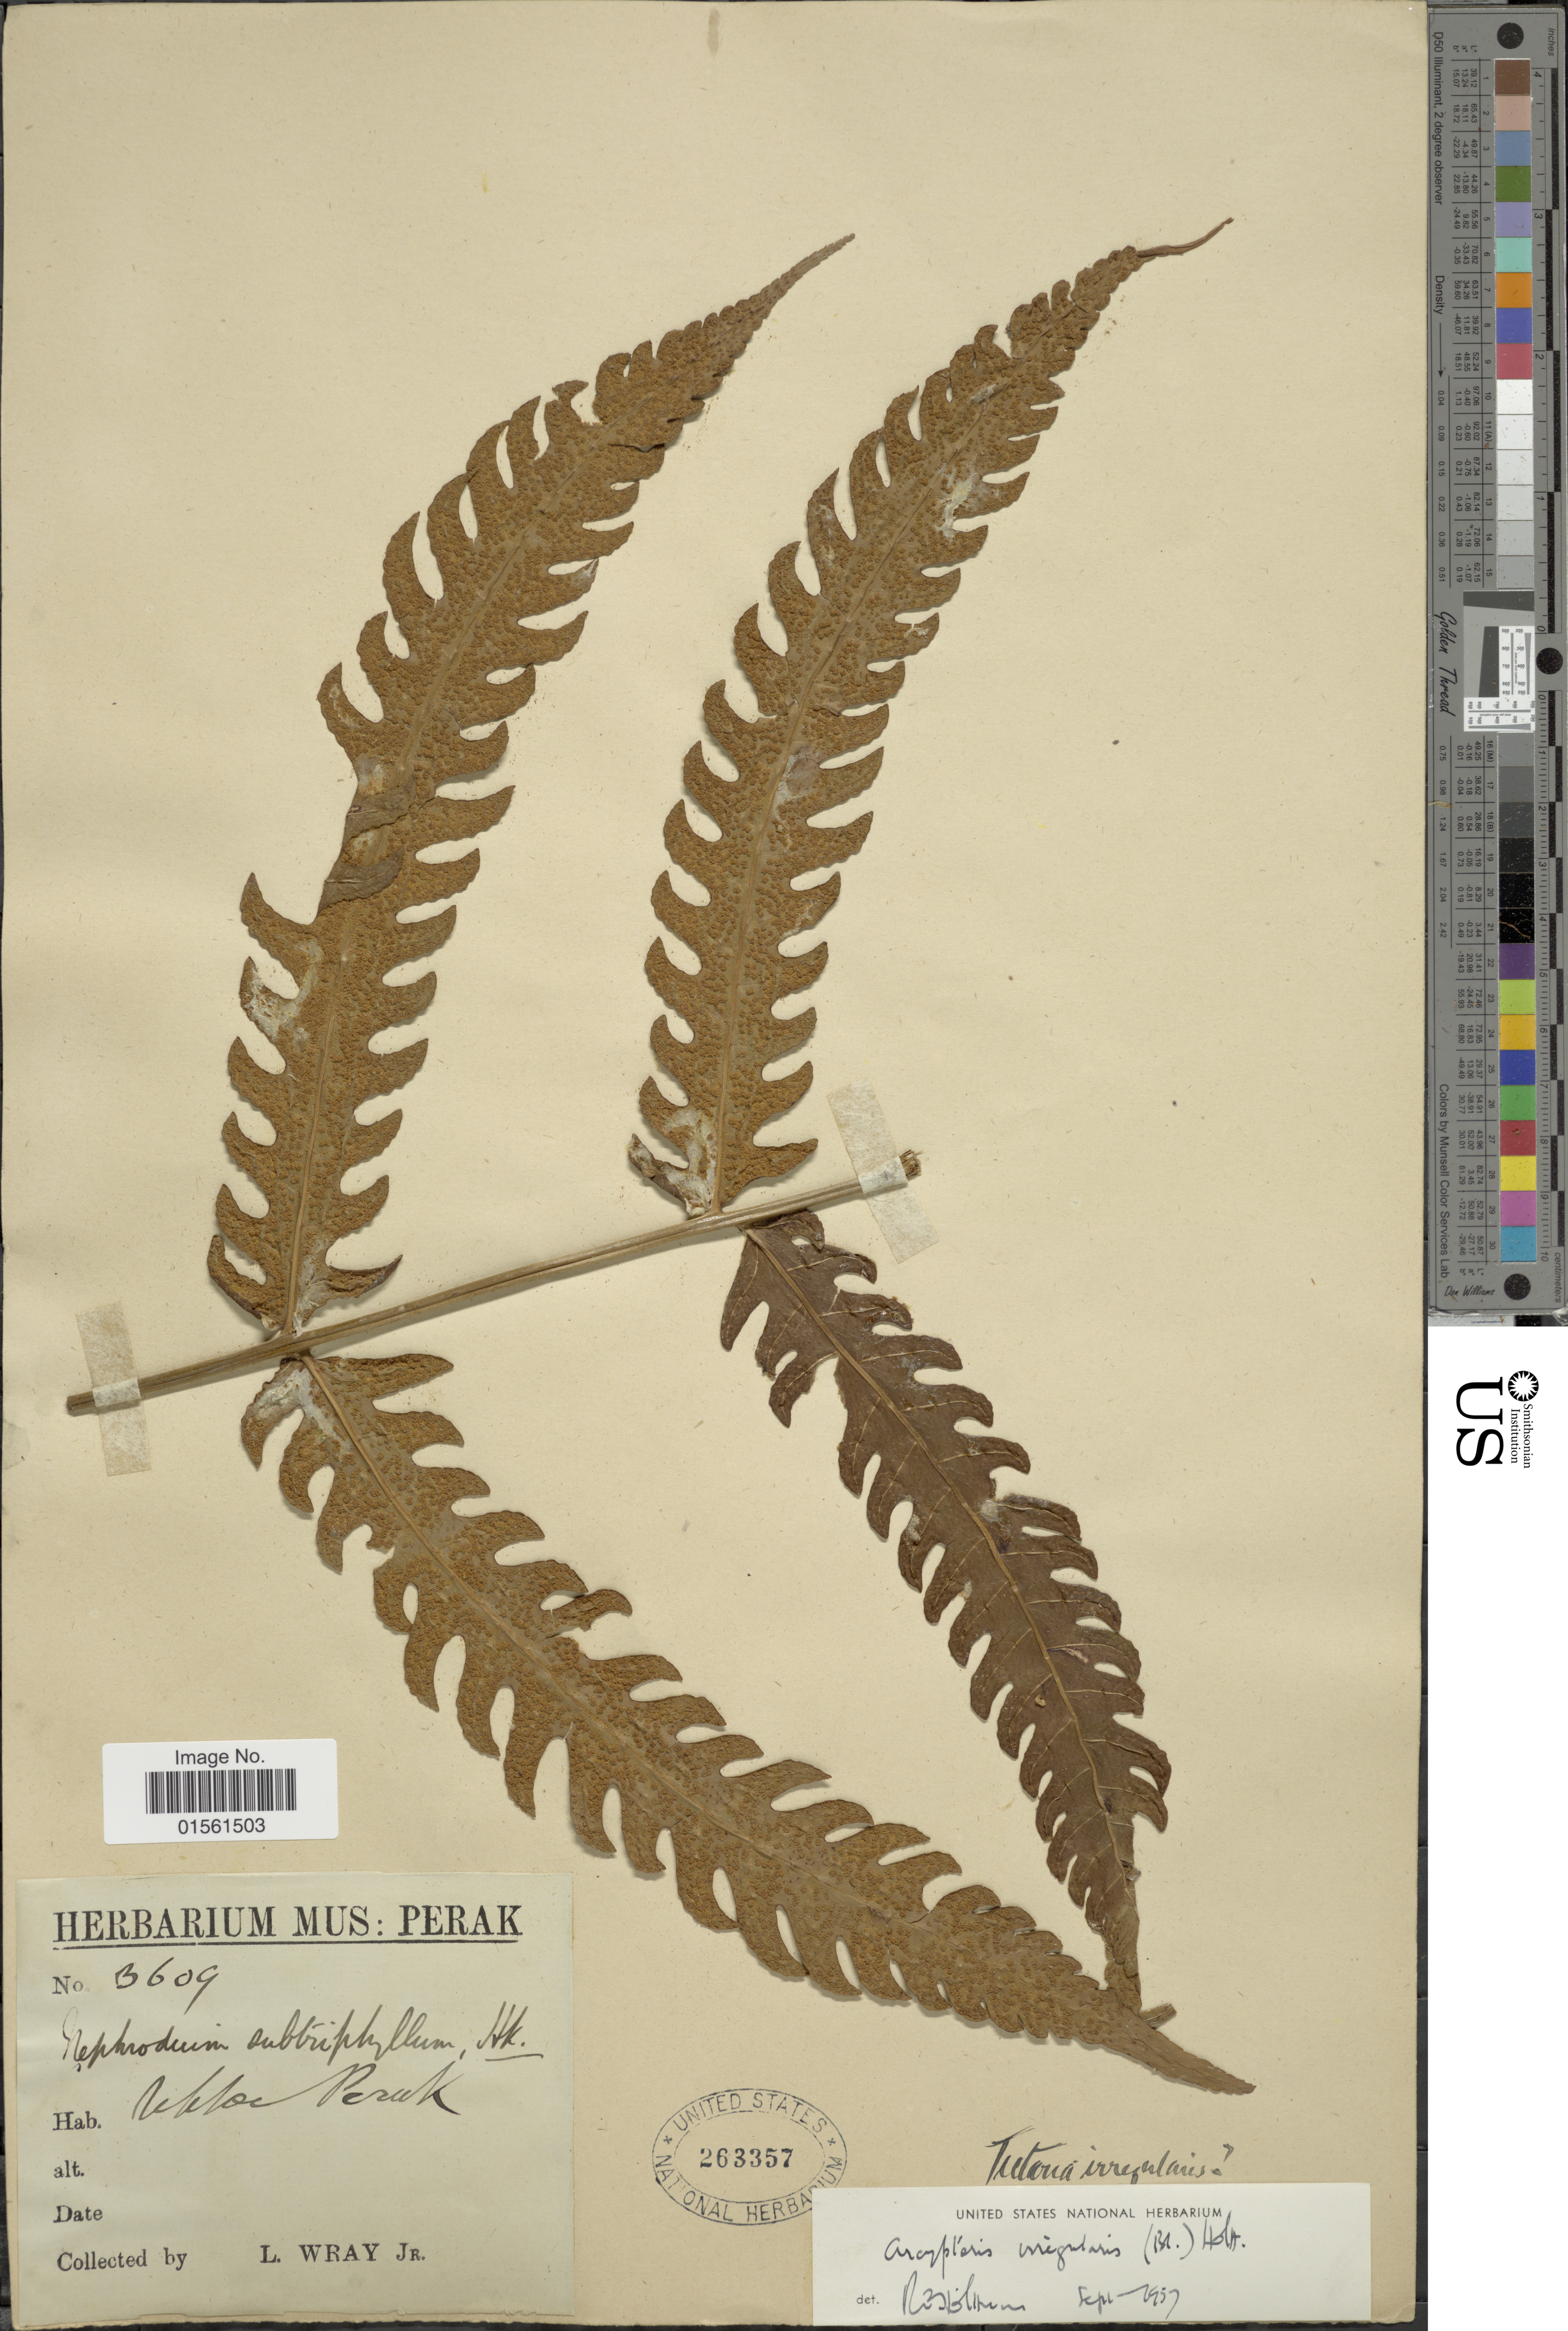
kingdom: Plantae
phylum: Tracheophyta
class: Polypodiopsida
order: Polypodiales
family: Dryopteridaceae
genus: Pleocnemia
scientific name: Pleocnemia irregularis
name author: (C. Presl) Holttum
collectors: L. Wray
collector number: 3609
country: Malaysia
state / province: Perak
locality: Ukko Perak. [interpreted]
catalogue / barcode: US 263357